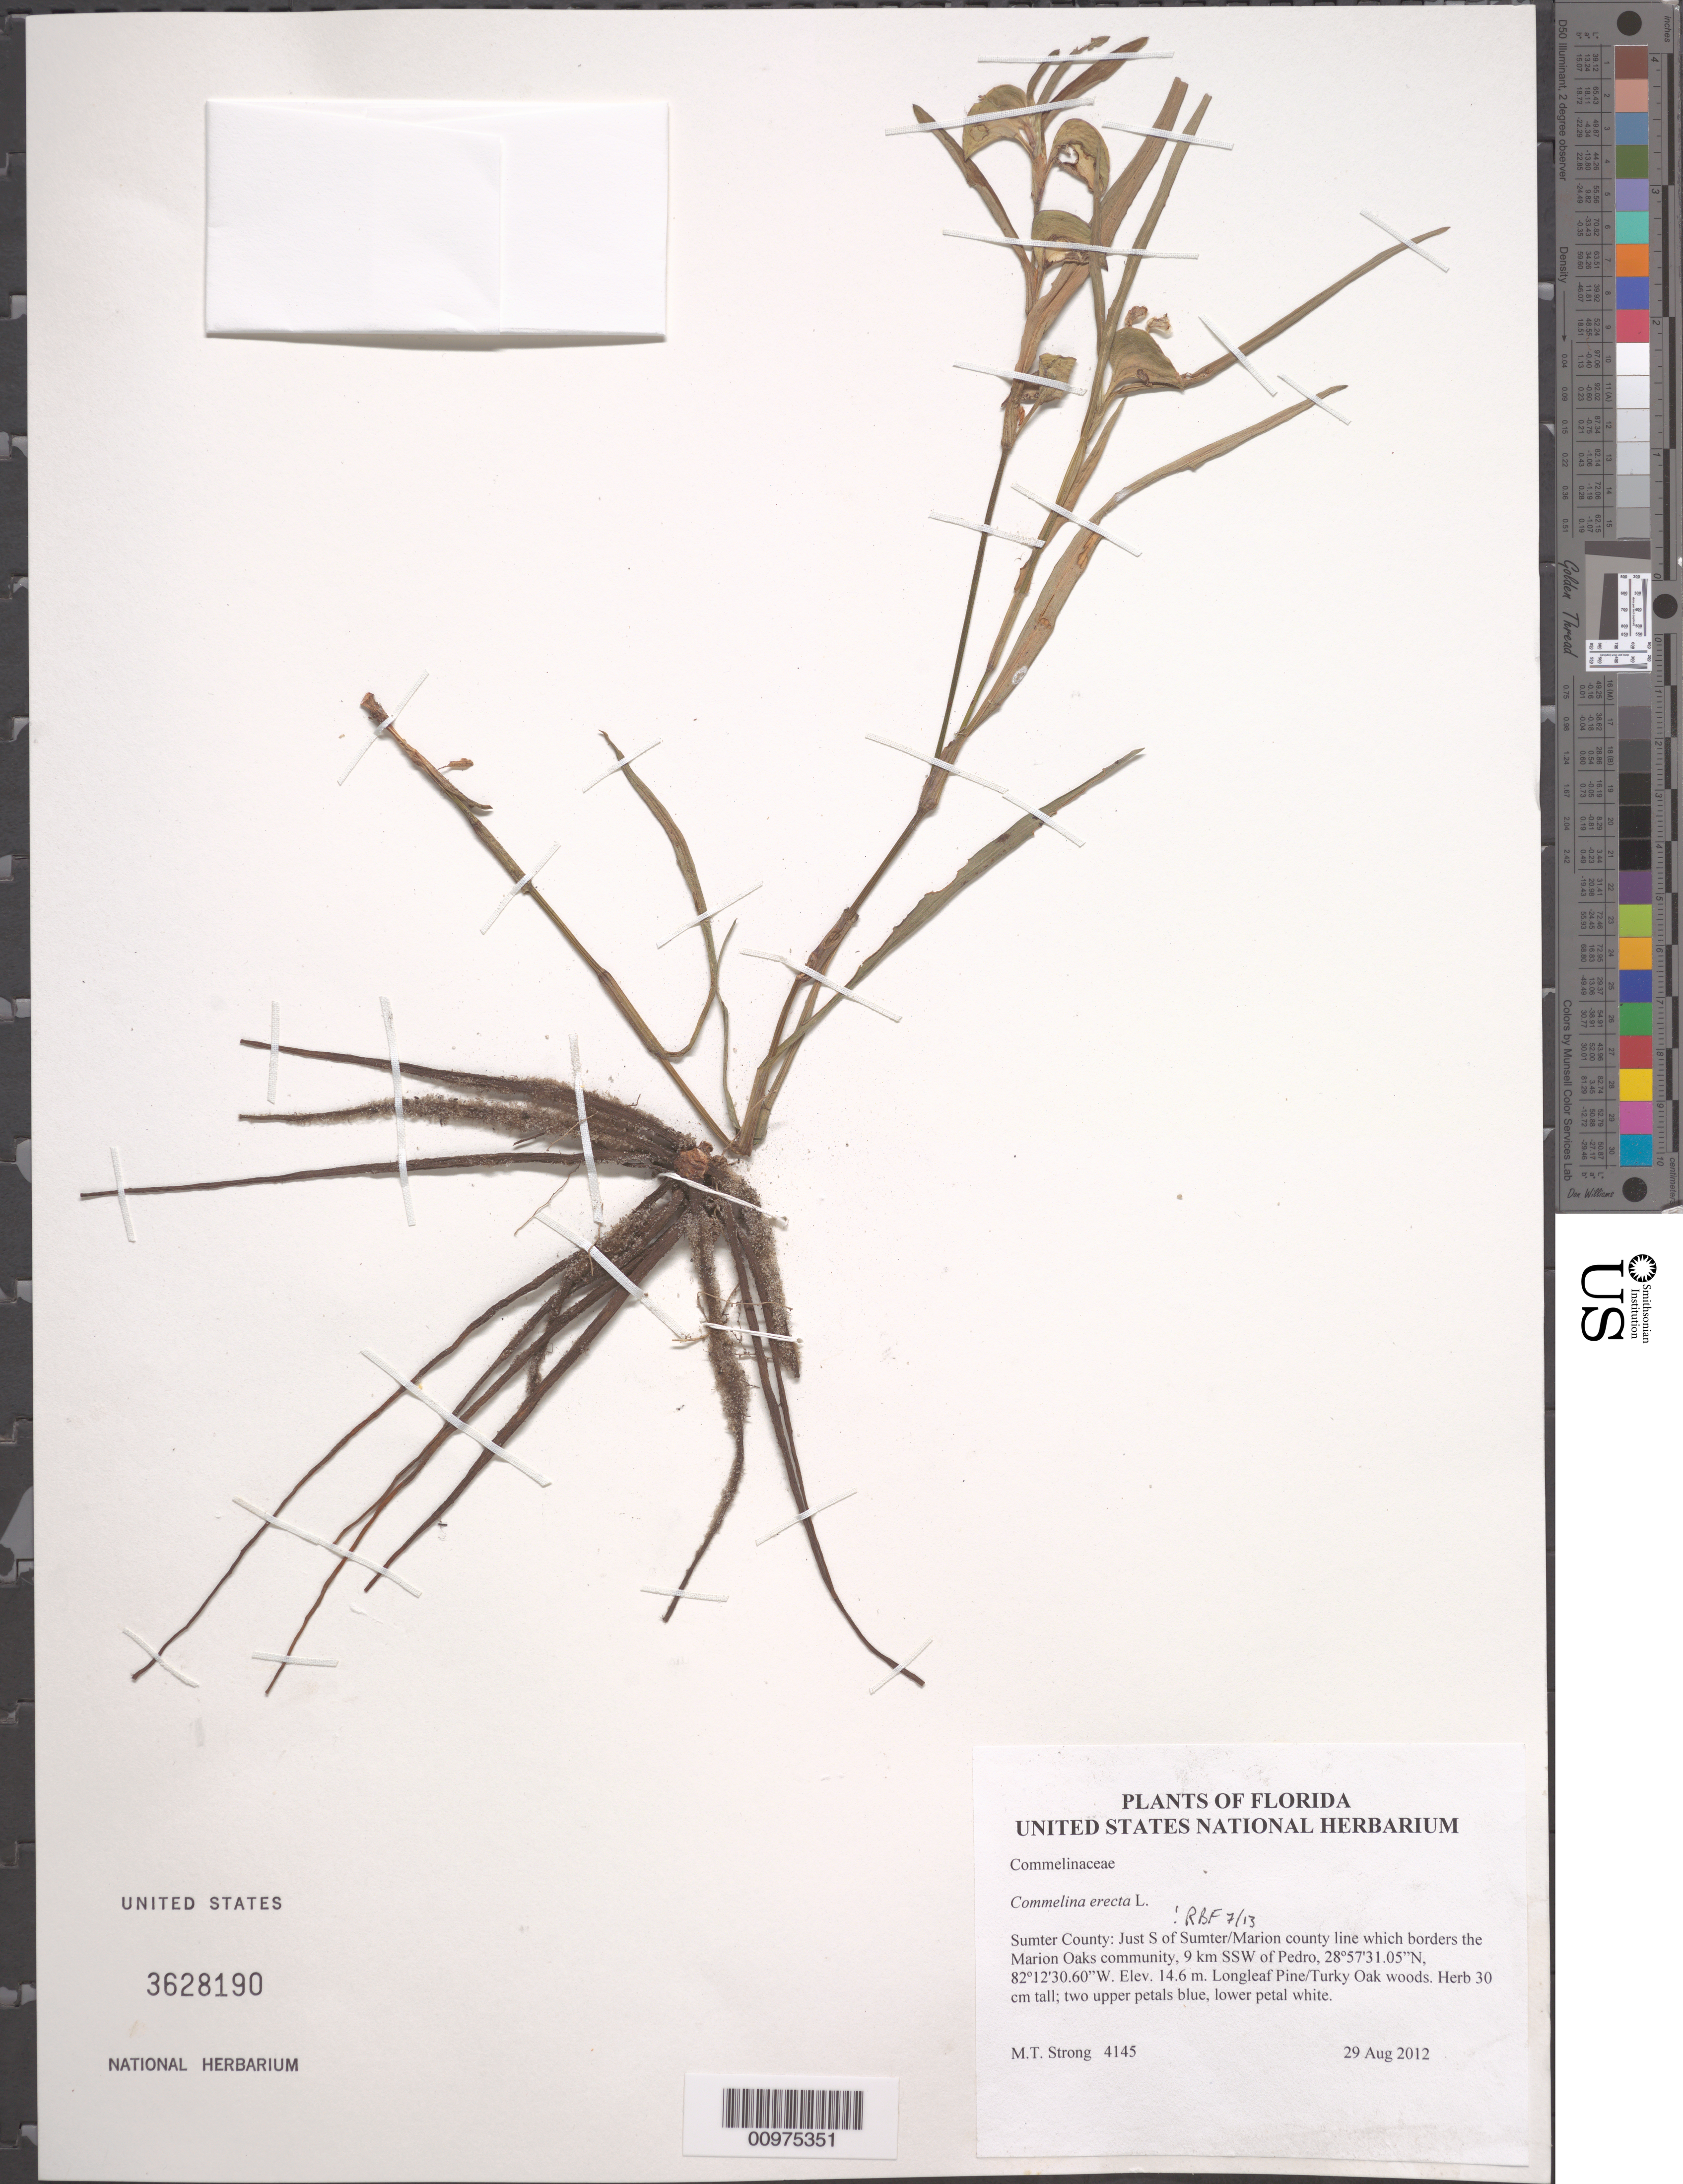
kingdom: Plantae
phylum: Tracheophyta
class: Liliopsida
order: Commelinales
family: Commelinaceae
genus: Commelina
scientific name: Commelina erecta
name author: L.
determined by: Faden, Robert B., (US), Smithsonian Institution - National Museum of Natural History (UNITED STATES)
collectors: M. T. Strong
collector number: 4145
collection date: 2012-08-29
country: United States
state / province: Florida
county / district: Sumter County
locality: Just S of Sumter/Marion county line which borders the Marion Oaks community, 9 km SSW of Pedro.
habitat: Longleaf Pine/Turky Oak woods.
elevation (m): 14.6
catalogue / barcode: US 3628190